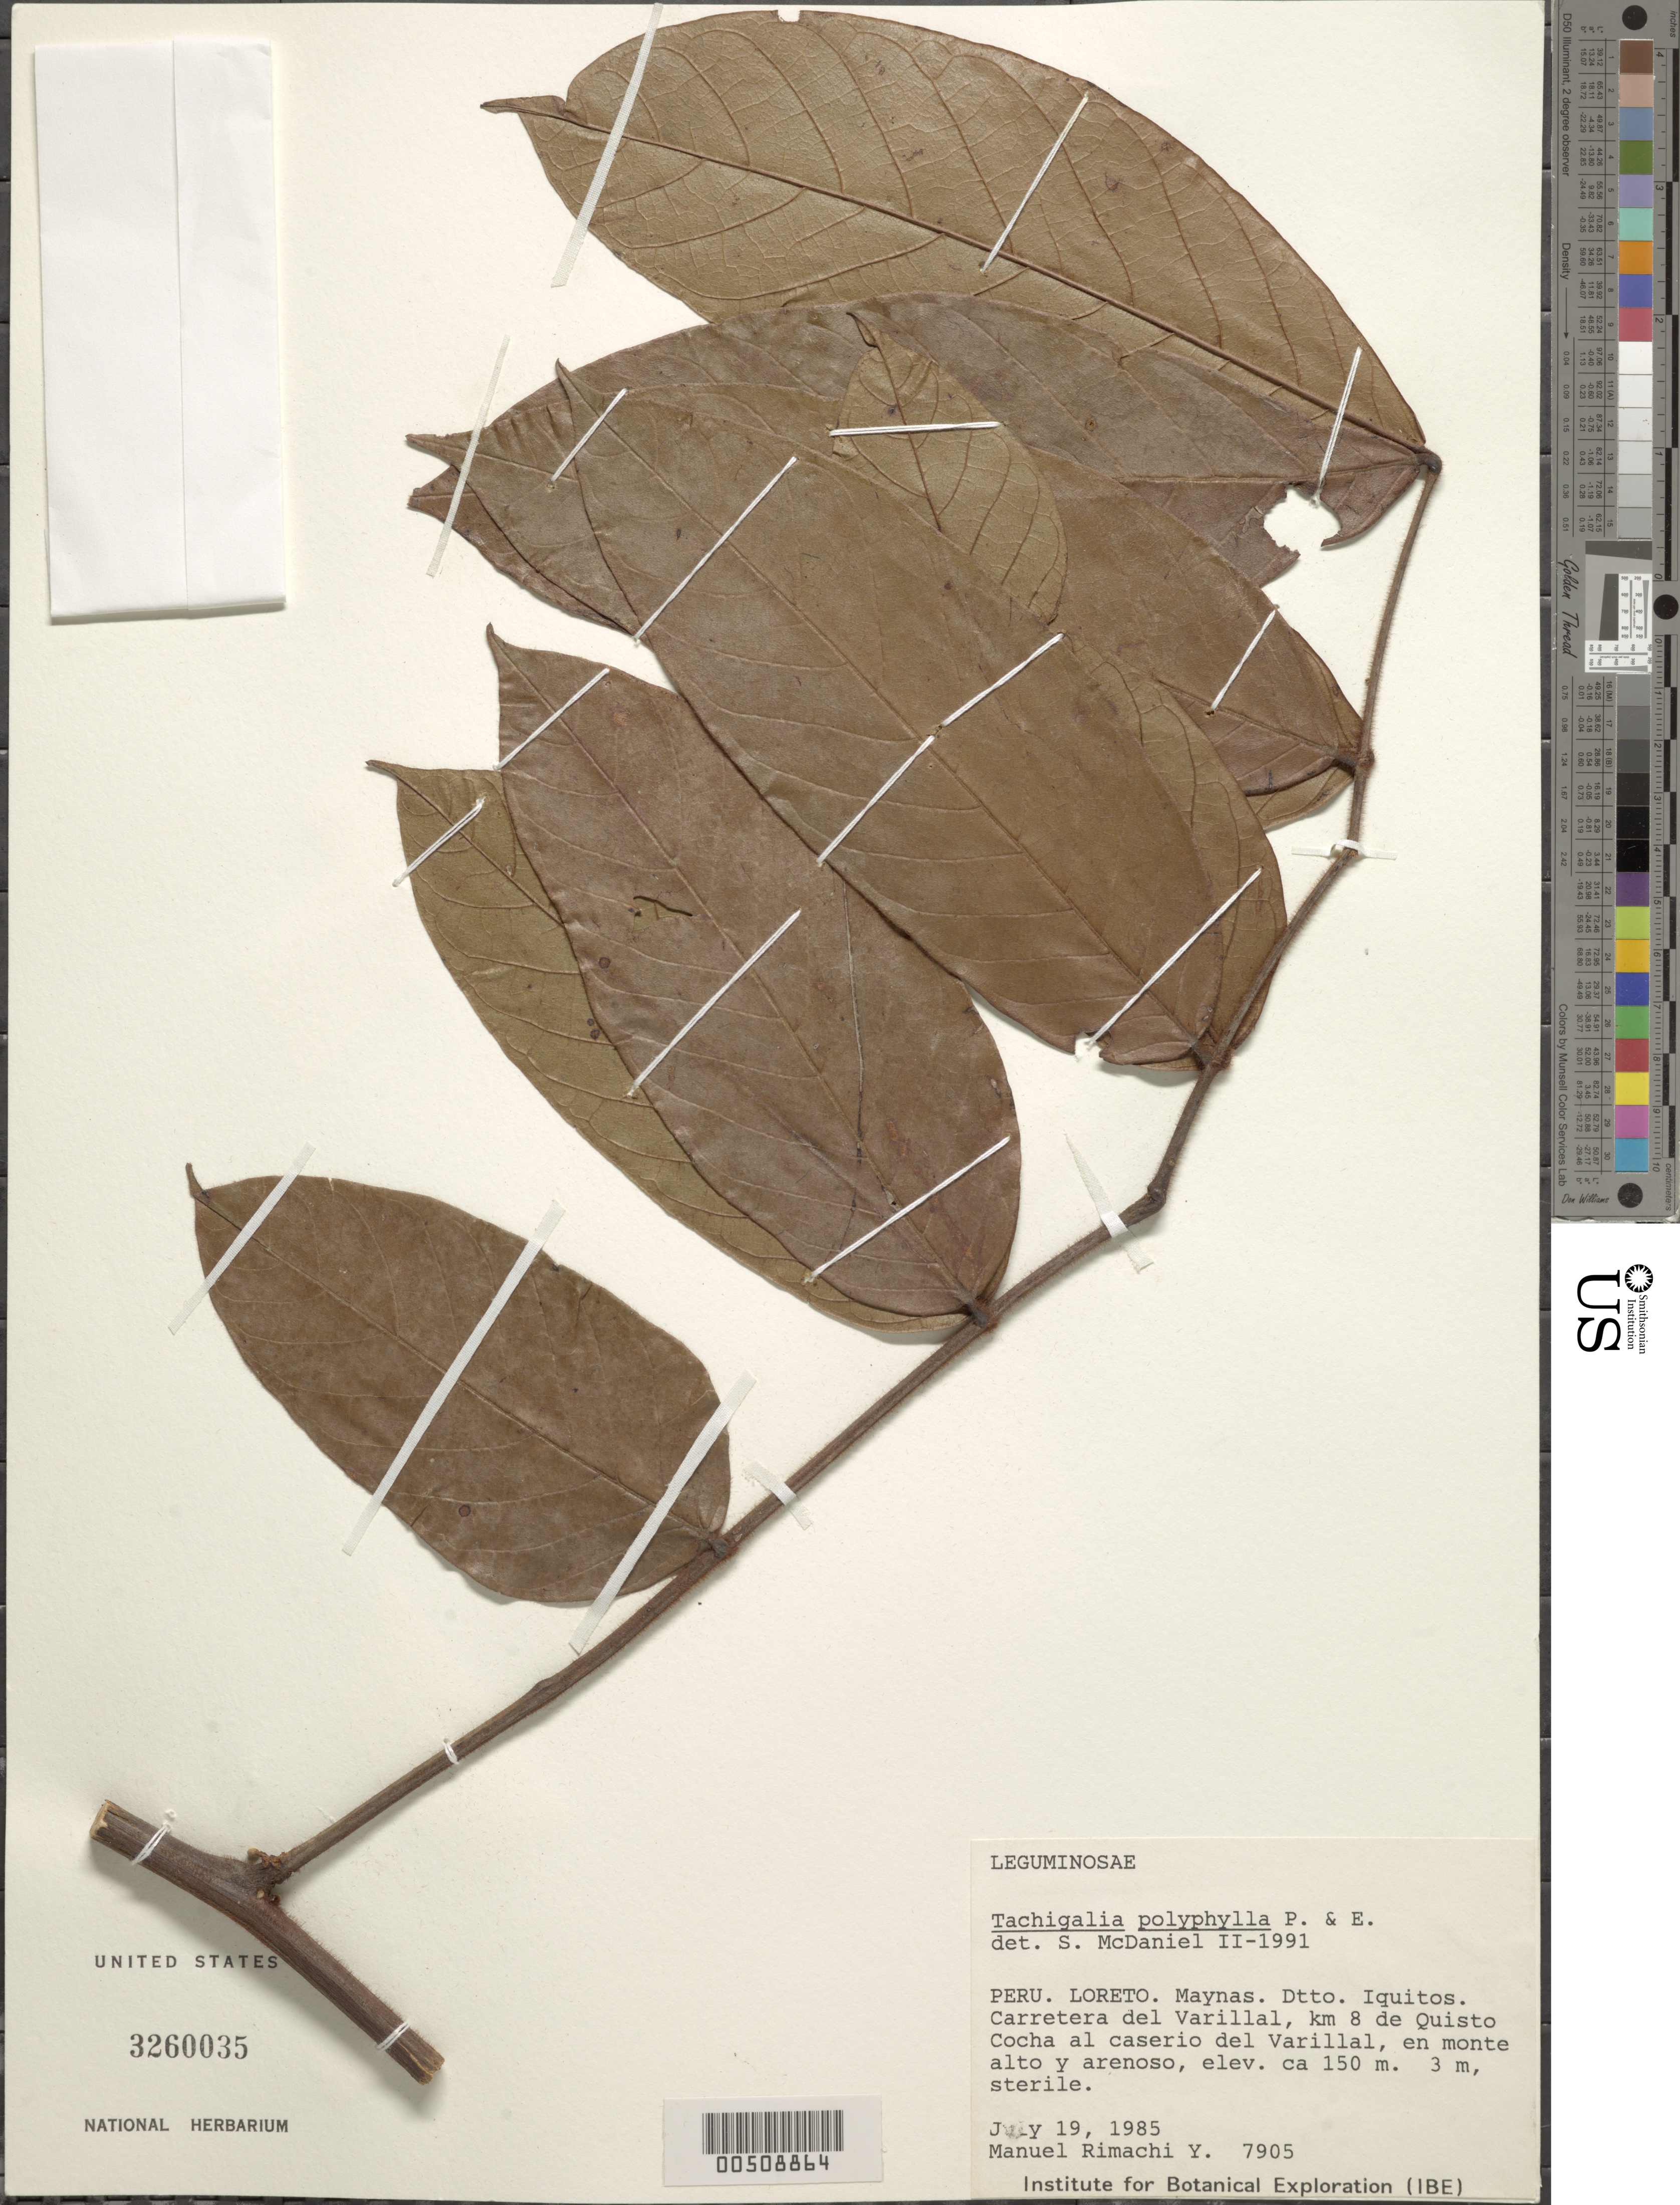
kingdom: Plantae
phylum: Tracheophyta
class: Magnoliopsida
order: Fabales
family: Fabaceae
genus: Tachigali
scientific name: Tachigali poeppigiana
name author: Tul.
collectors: M. Rimachi Y.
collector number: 7905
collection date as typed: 19 Jul 1985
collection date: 1985-07-19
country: Peru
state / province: Loreto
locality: Maynas, iquitos, carretera del varillal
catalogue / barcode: US 3260035